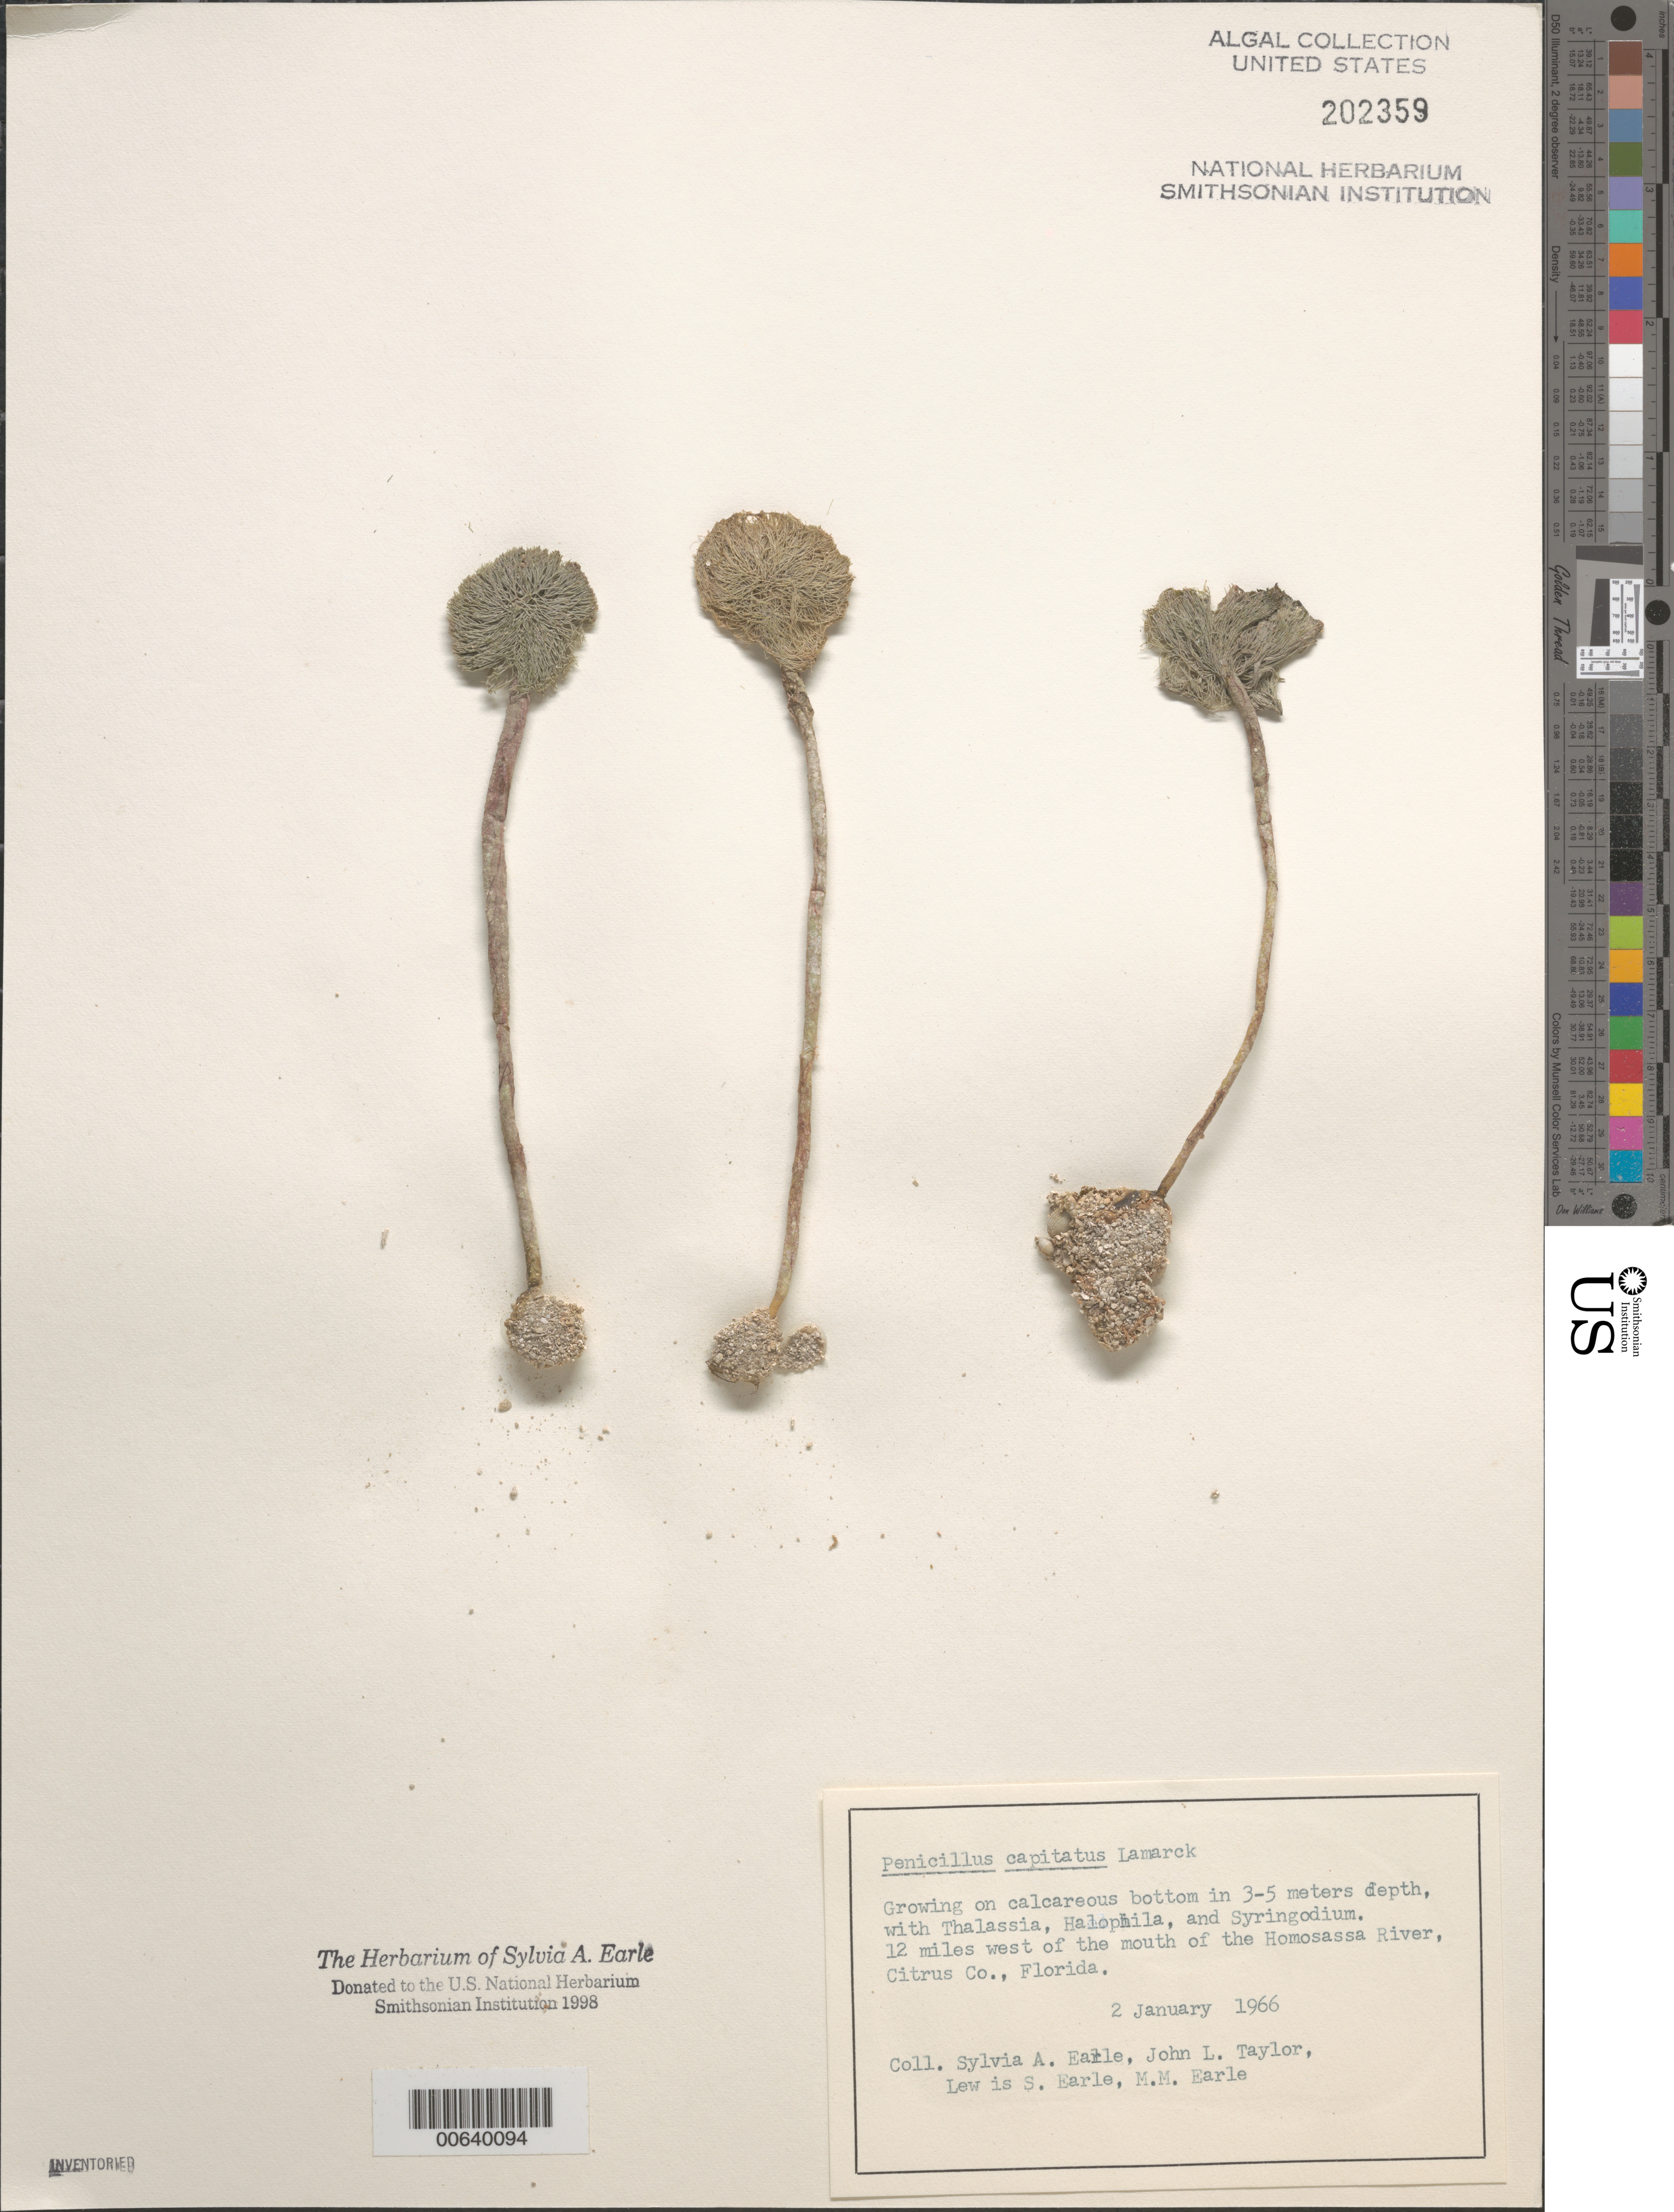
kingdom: Plantae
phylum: Chlorophyta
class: Ulvophyceae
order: Bryopsidales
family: Udoteaceae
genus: Penicillus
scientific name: Penicillus capitatus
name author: Lam.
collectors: S. A. Earle, J. L. Taylor, L. Earle & M. Earle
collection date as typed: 02 Jan 1966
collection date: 1966-01-02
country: United States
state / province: Florida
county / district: Citrus County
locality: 12 miles west of Homosassa River mouth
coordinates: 28 46'N, 82 54'W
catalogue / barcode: US 202359